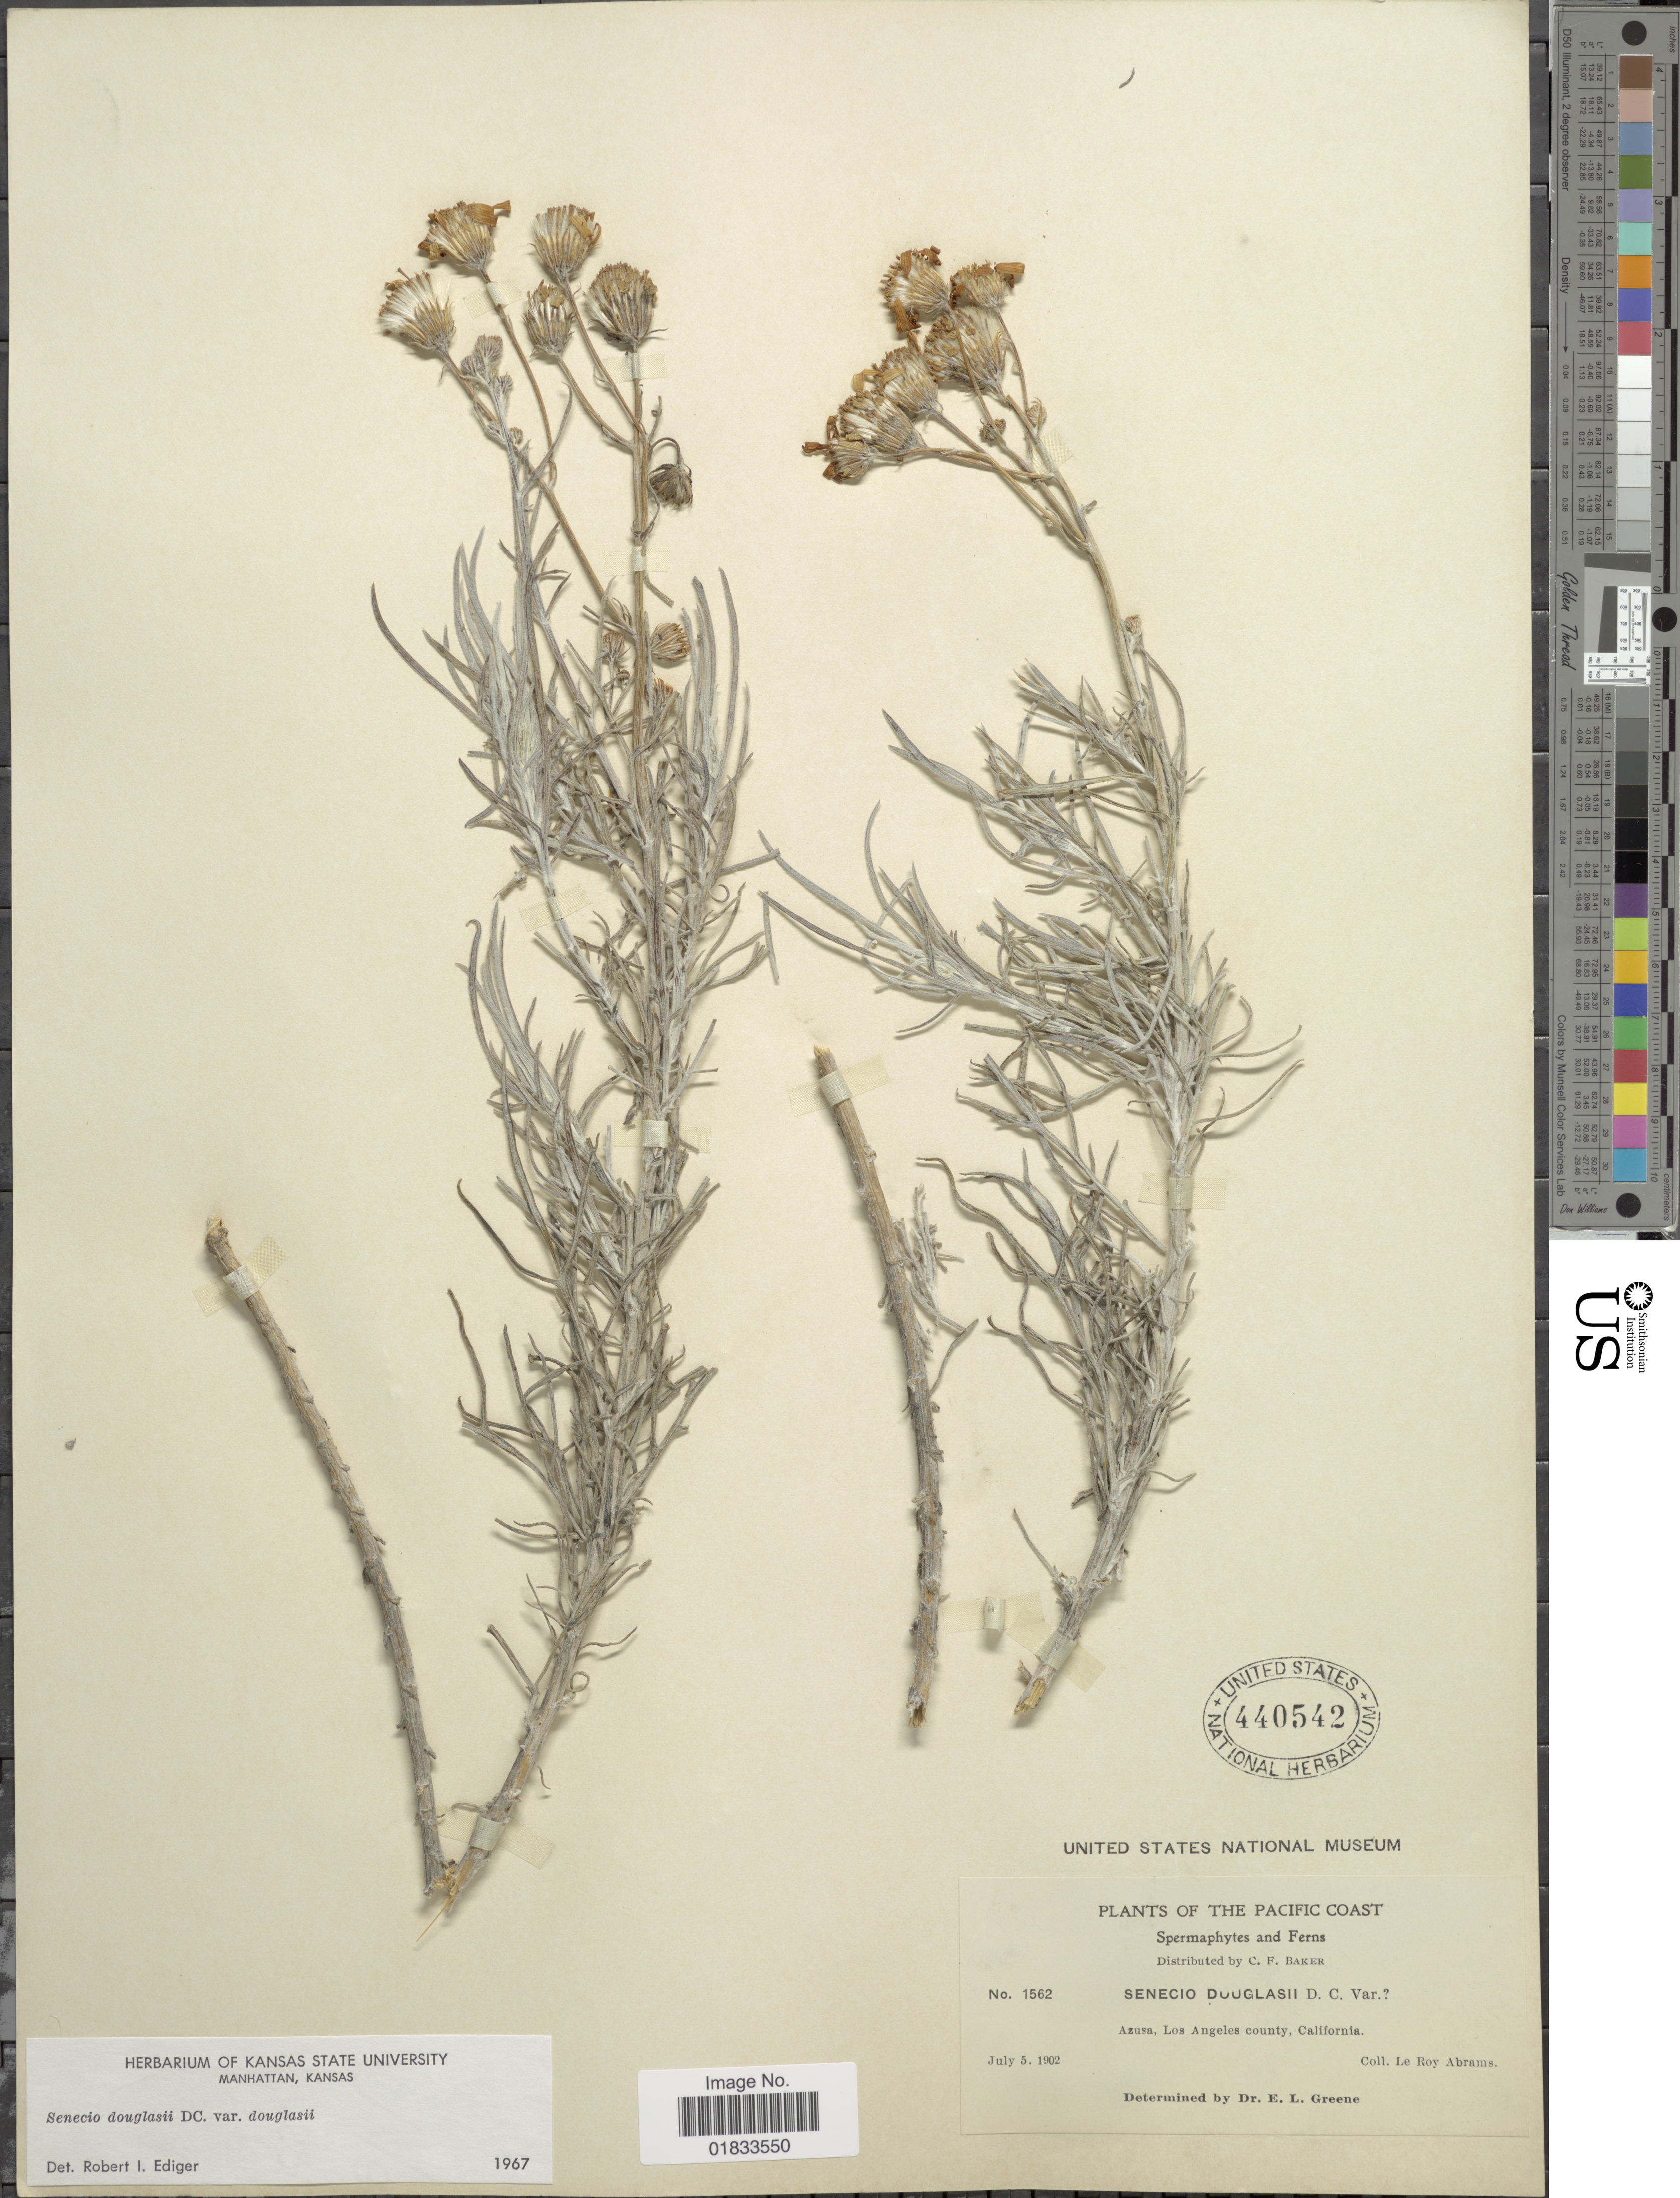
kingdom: Plantae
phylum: Tracheophyta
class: Magnoliopsida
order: Asterales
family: Asteraceae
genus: Senecio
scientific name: Senecio flaccidus var. douglasii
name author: (DC.) B.L. Turner & T.M. Barkley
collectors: L. Abrams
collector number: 1562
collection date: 1902-07-05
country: United States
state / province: California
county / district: Los Angeles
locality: Pacific Coast, Azusa, Los Angeles County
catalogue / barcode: US 440542